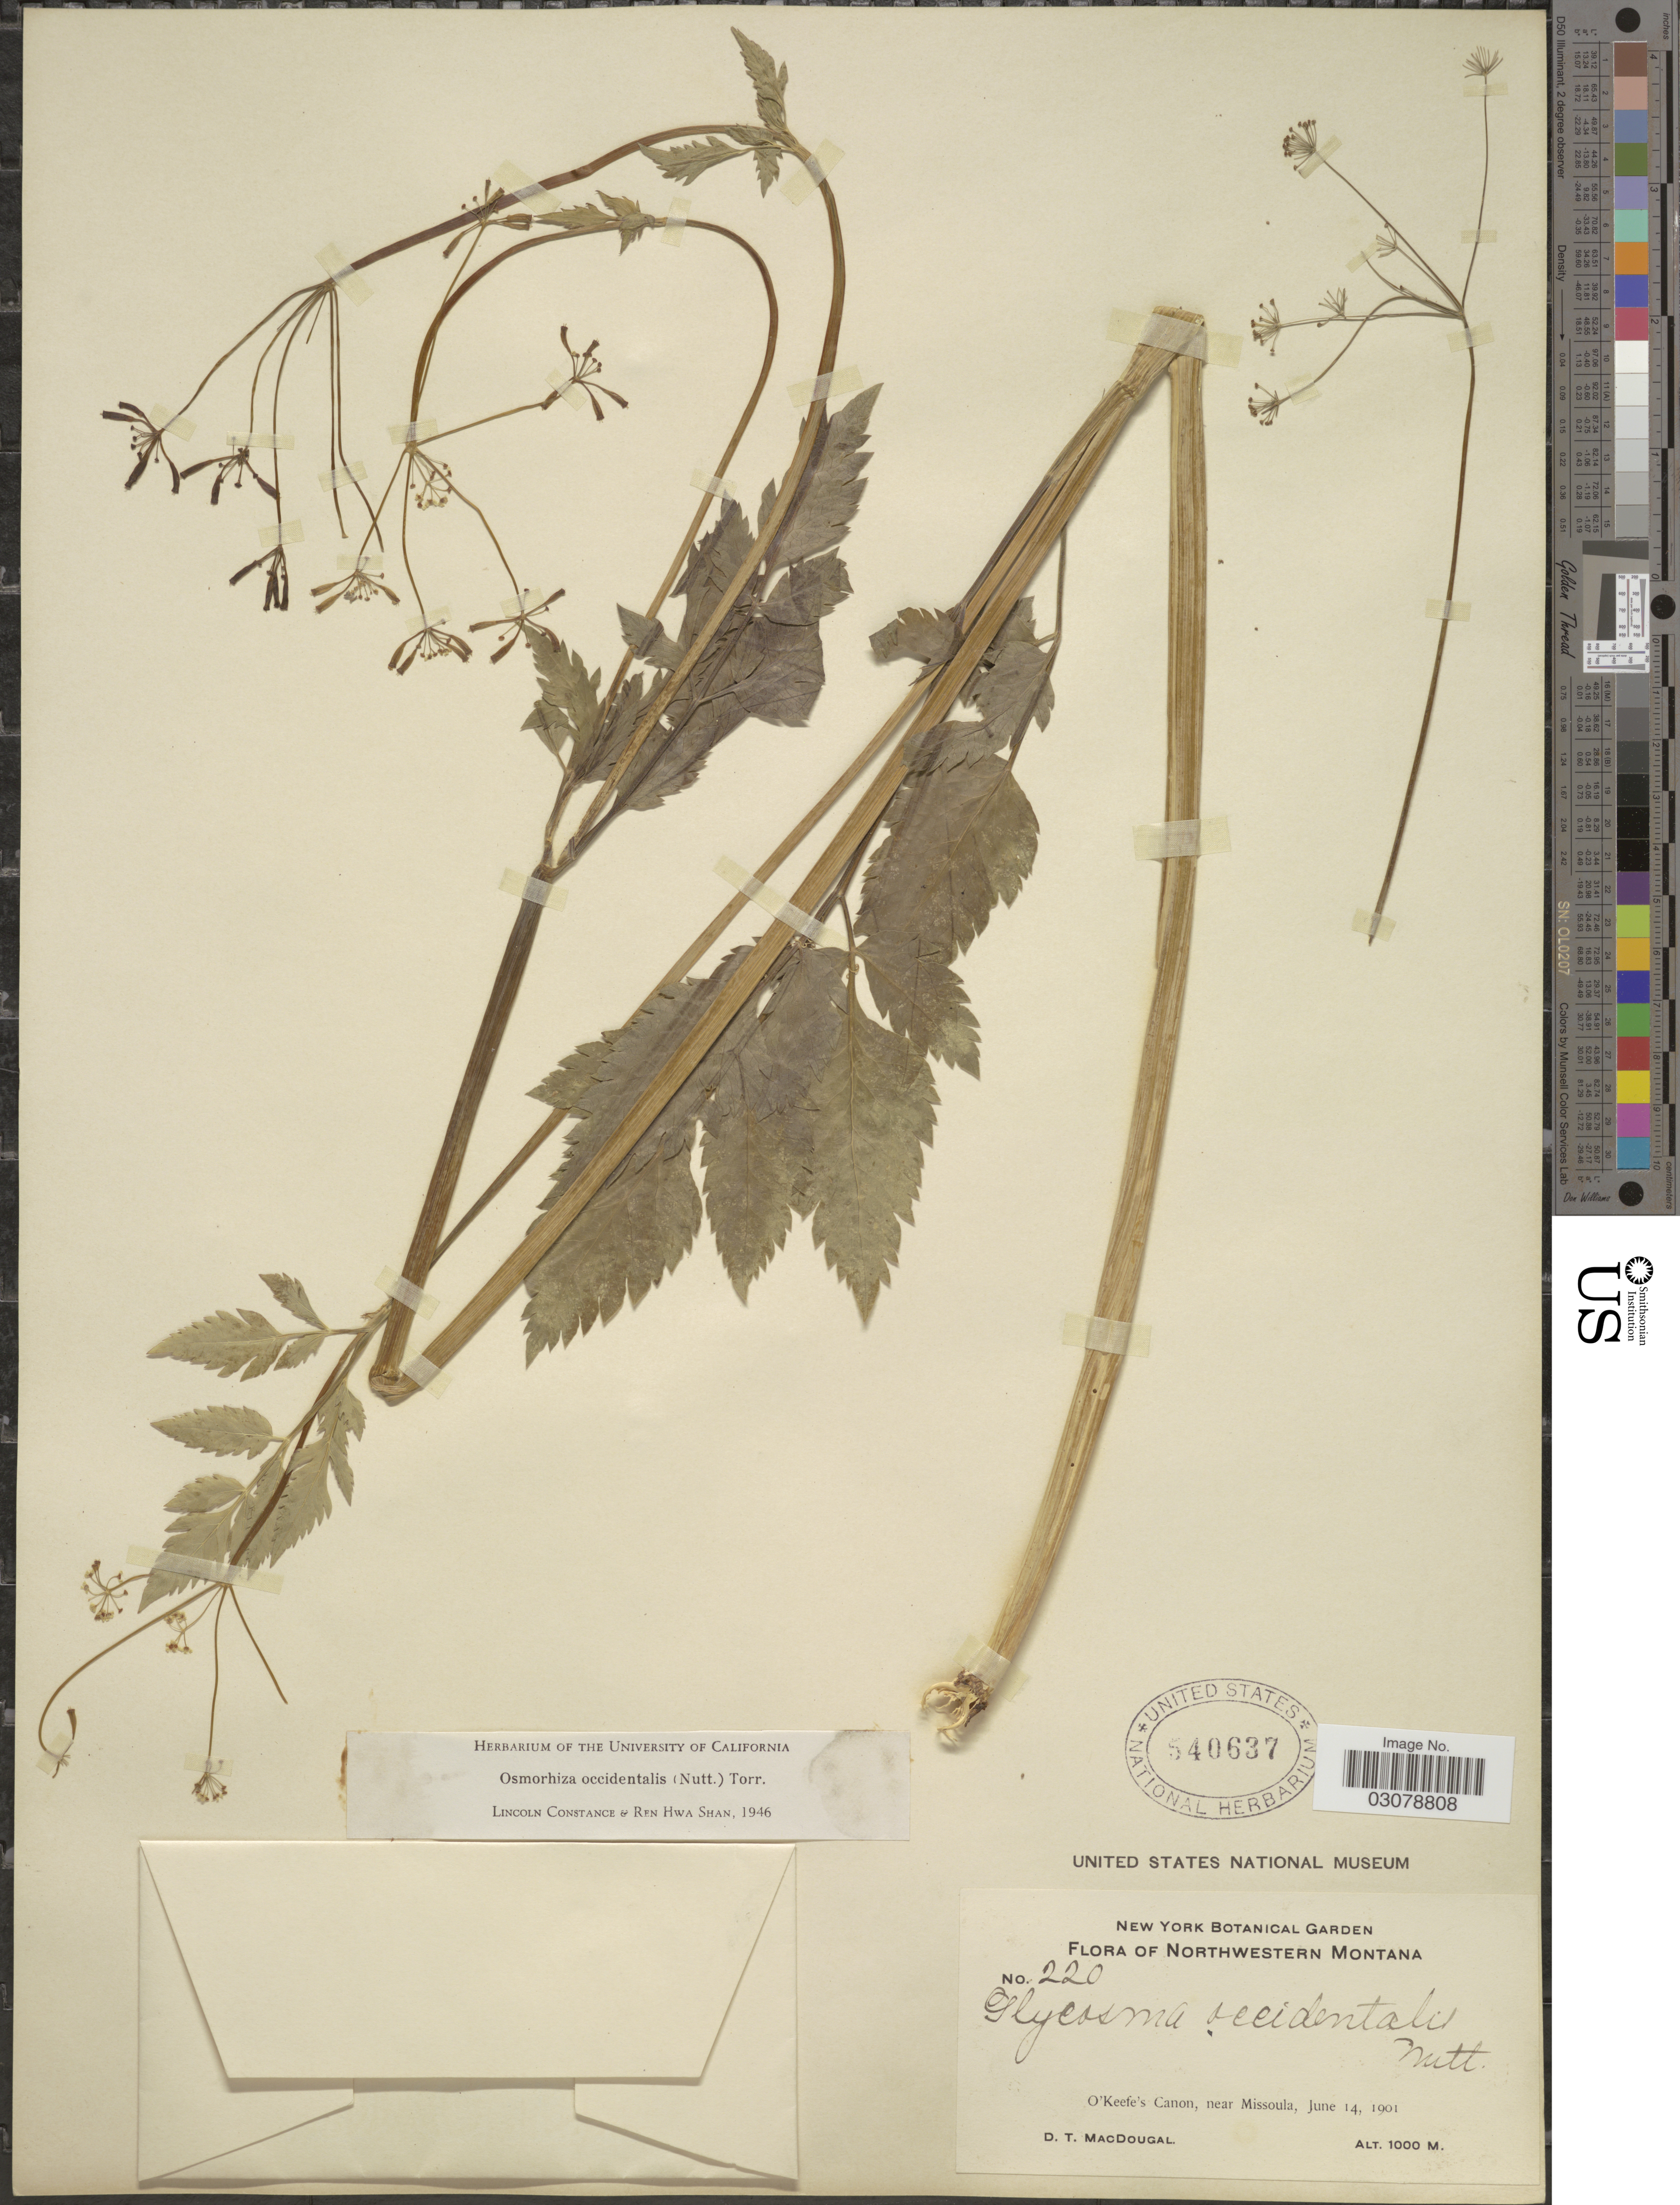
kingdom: Plantae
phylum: Tracheophyta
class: Magnoliopsida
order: Apiales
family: Apiaceae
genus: Osmorhiza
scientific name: Osmorhiza occidentalis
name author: (Nutt.) Torr.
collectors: D. T. MacDougal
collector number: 220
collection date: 1901-06-14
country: United States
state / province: Montana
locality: Northwestern Montana, O'Keef's Canon, near Missoula.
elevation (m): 1000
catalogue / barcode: US 540637